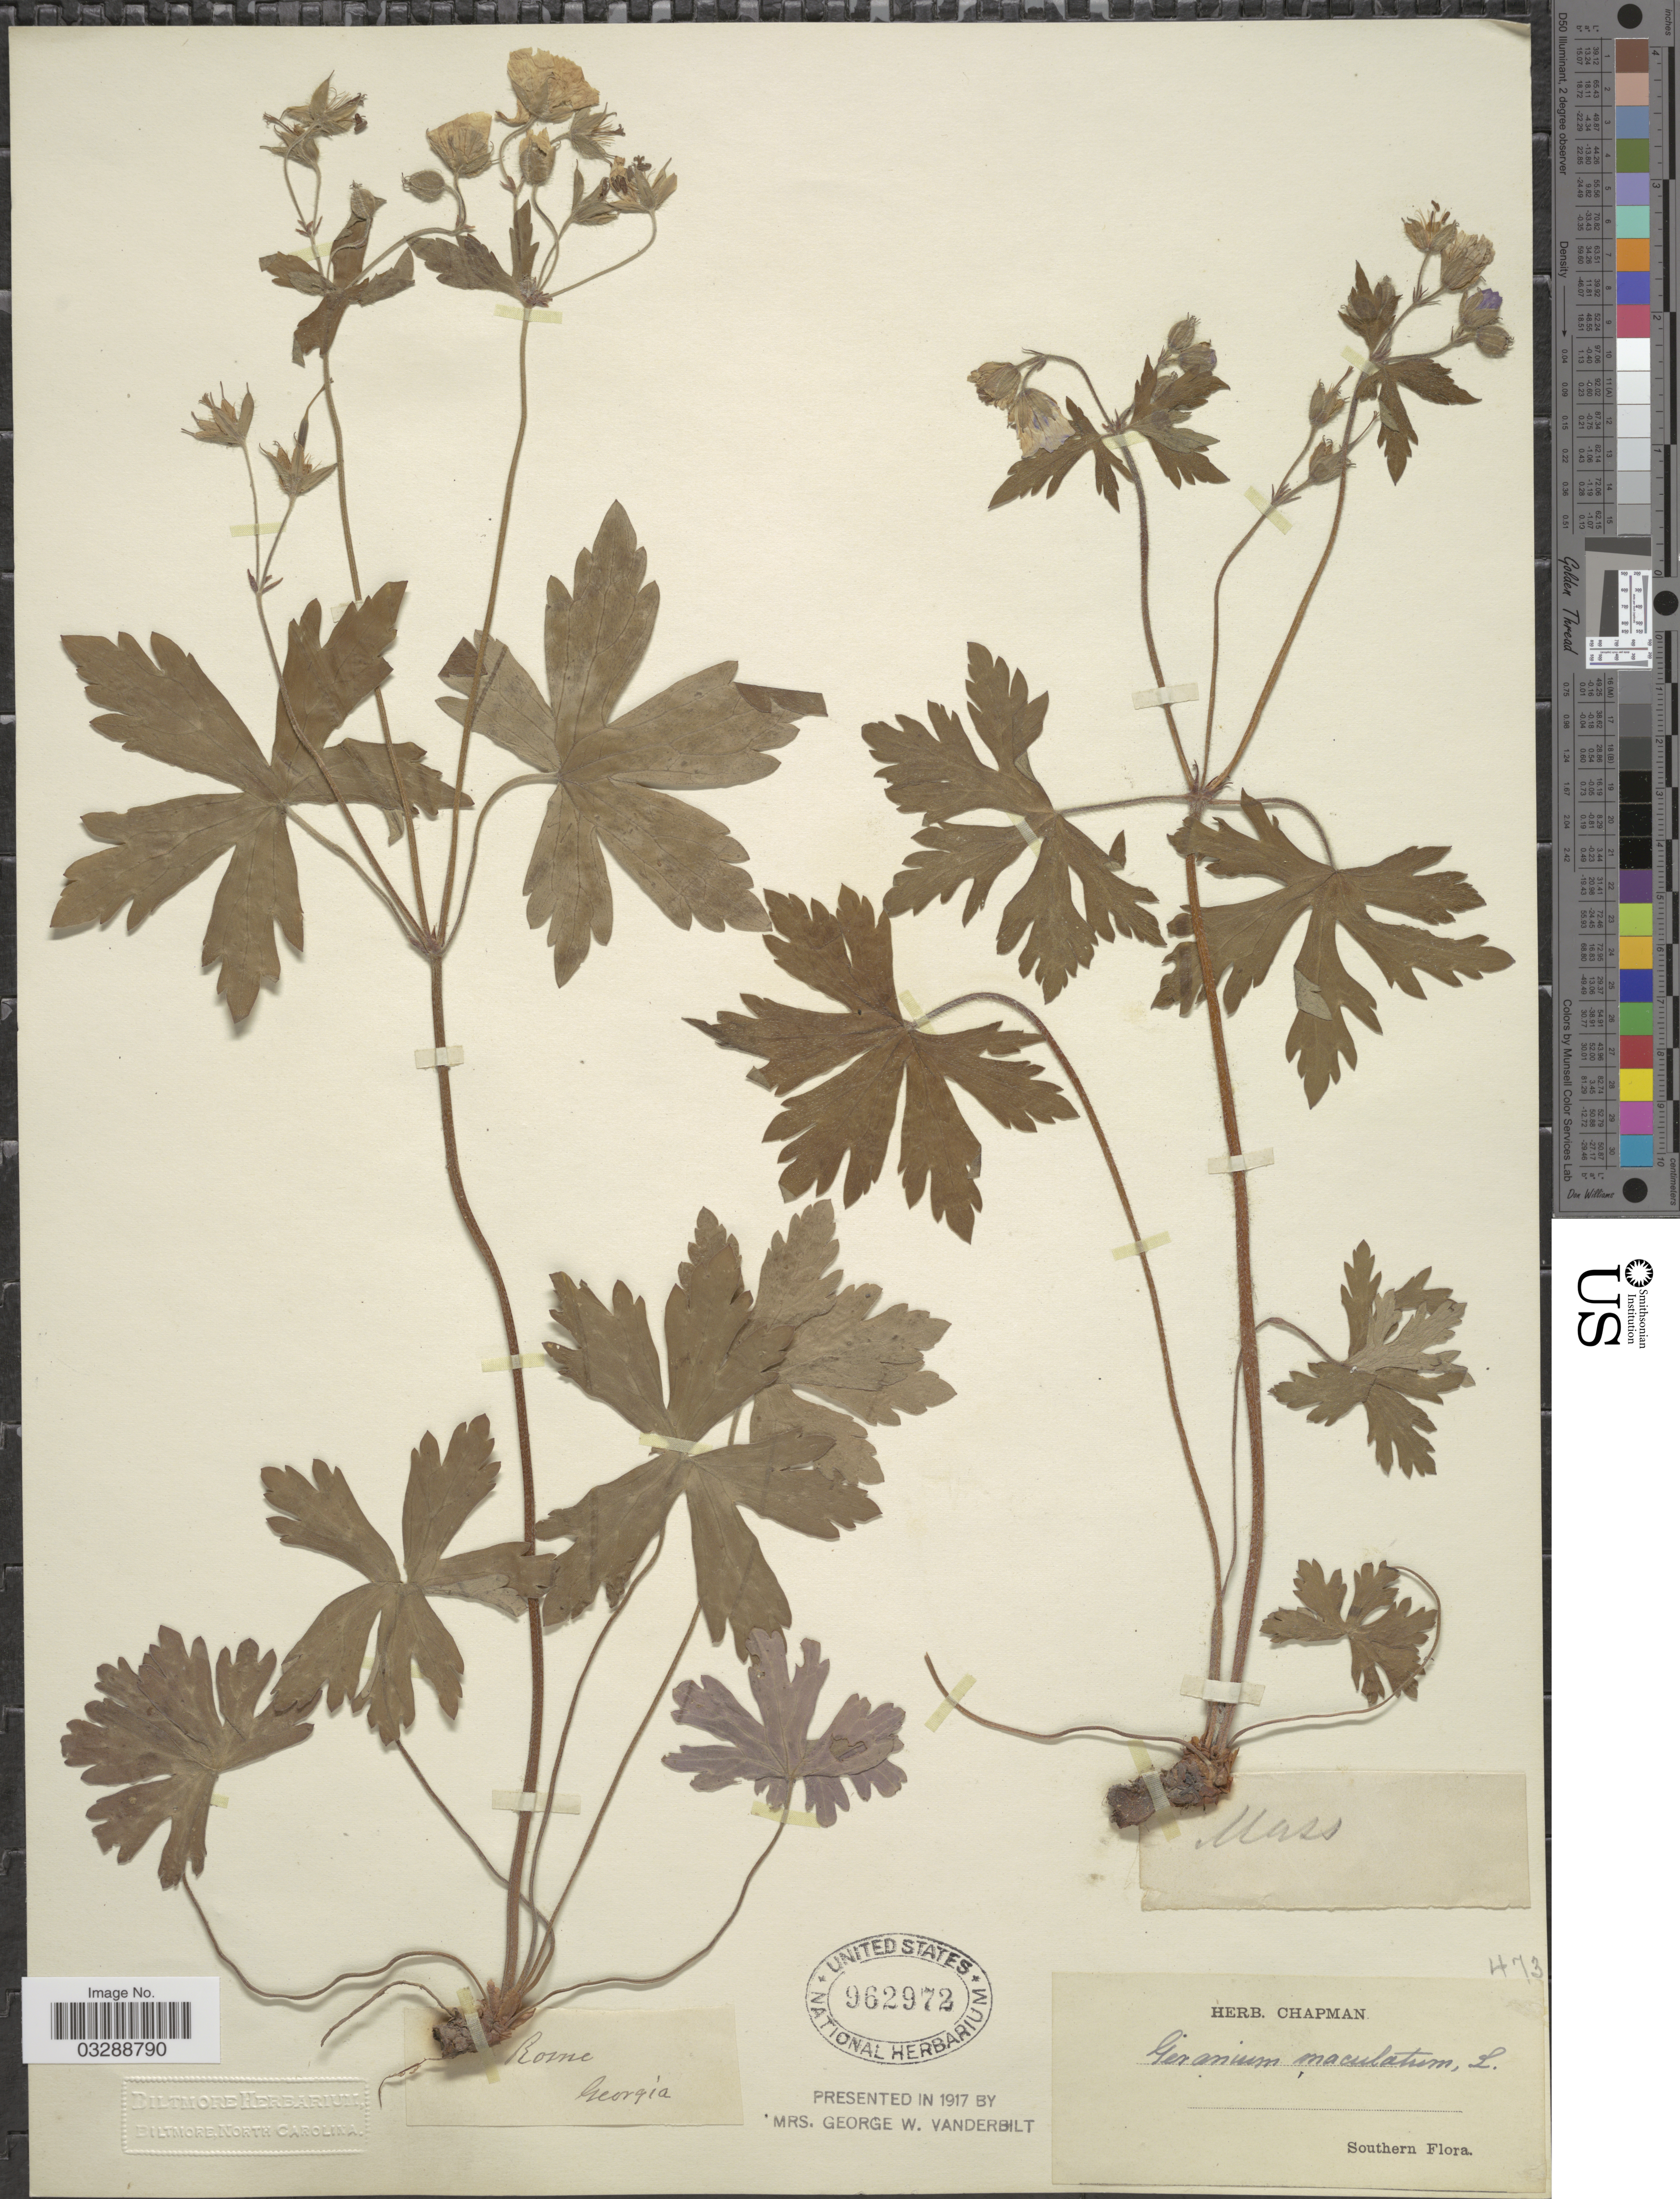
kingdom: Plantae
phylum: Tracheophyta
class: Magnoliopsida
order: Geraniales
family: Geraniaceae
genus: Geranium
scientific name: Geranium maculatum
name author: L.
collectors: ex herb. Chapman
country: United States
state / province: Georgia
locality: Rome, Southern.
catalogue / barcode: US 962972